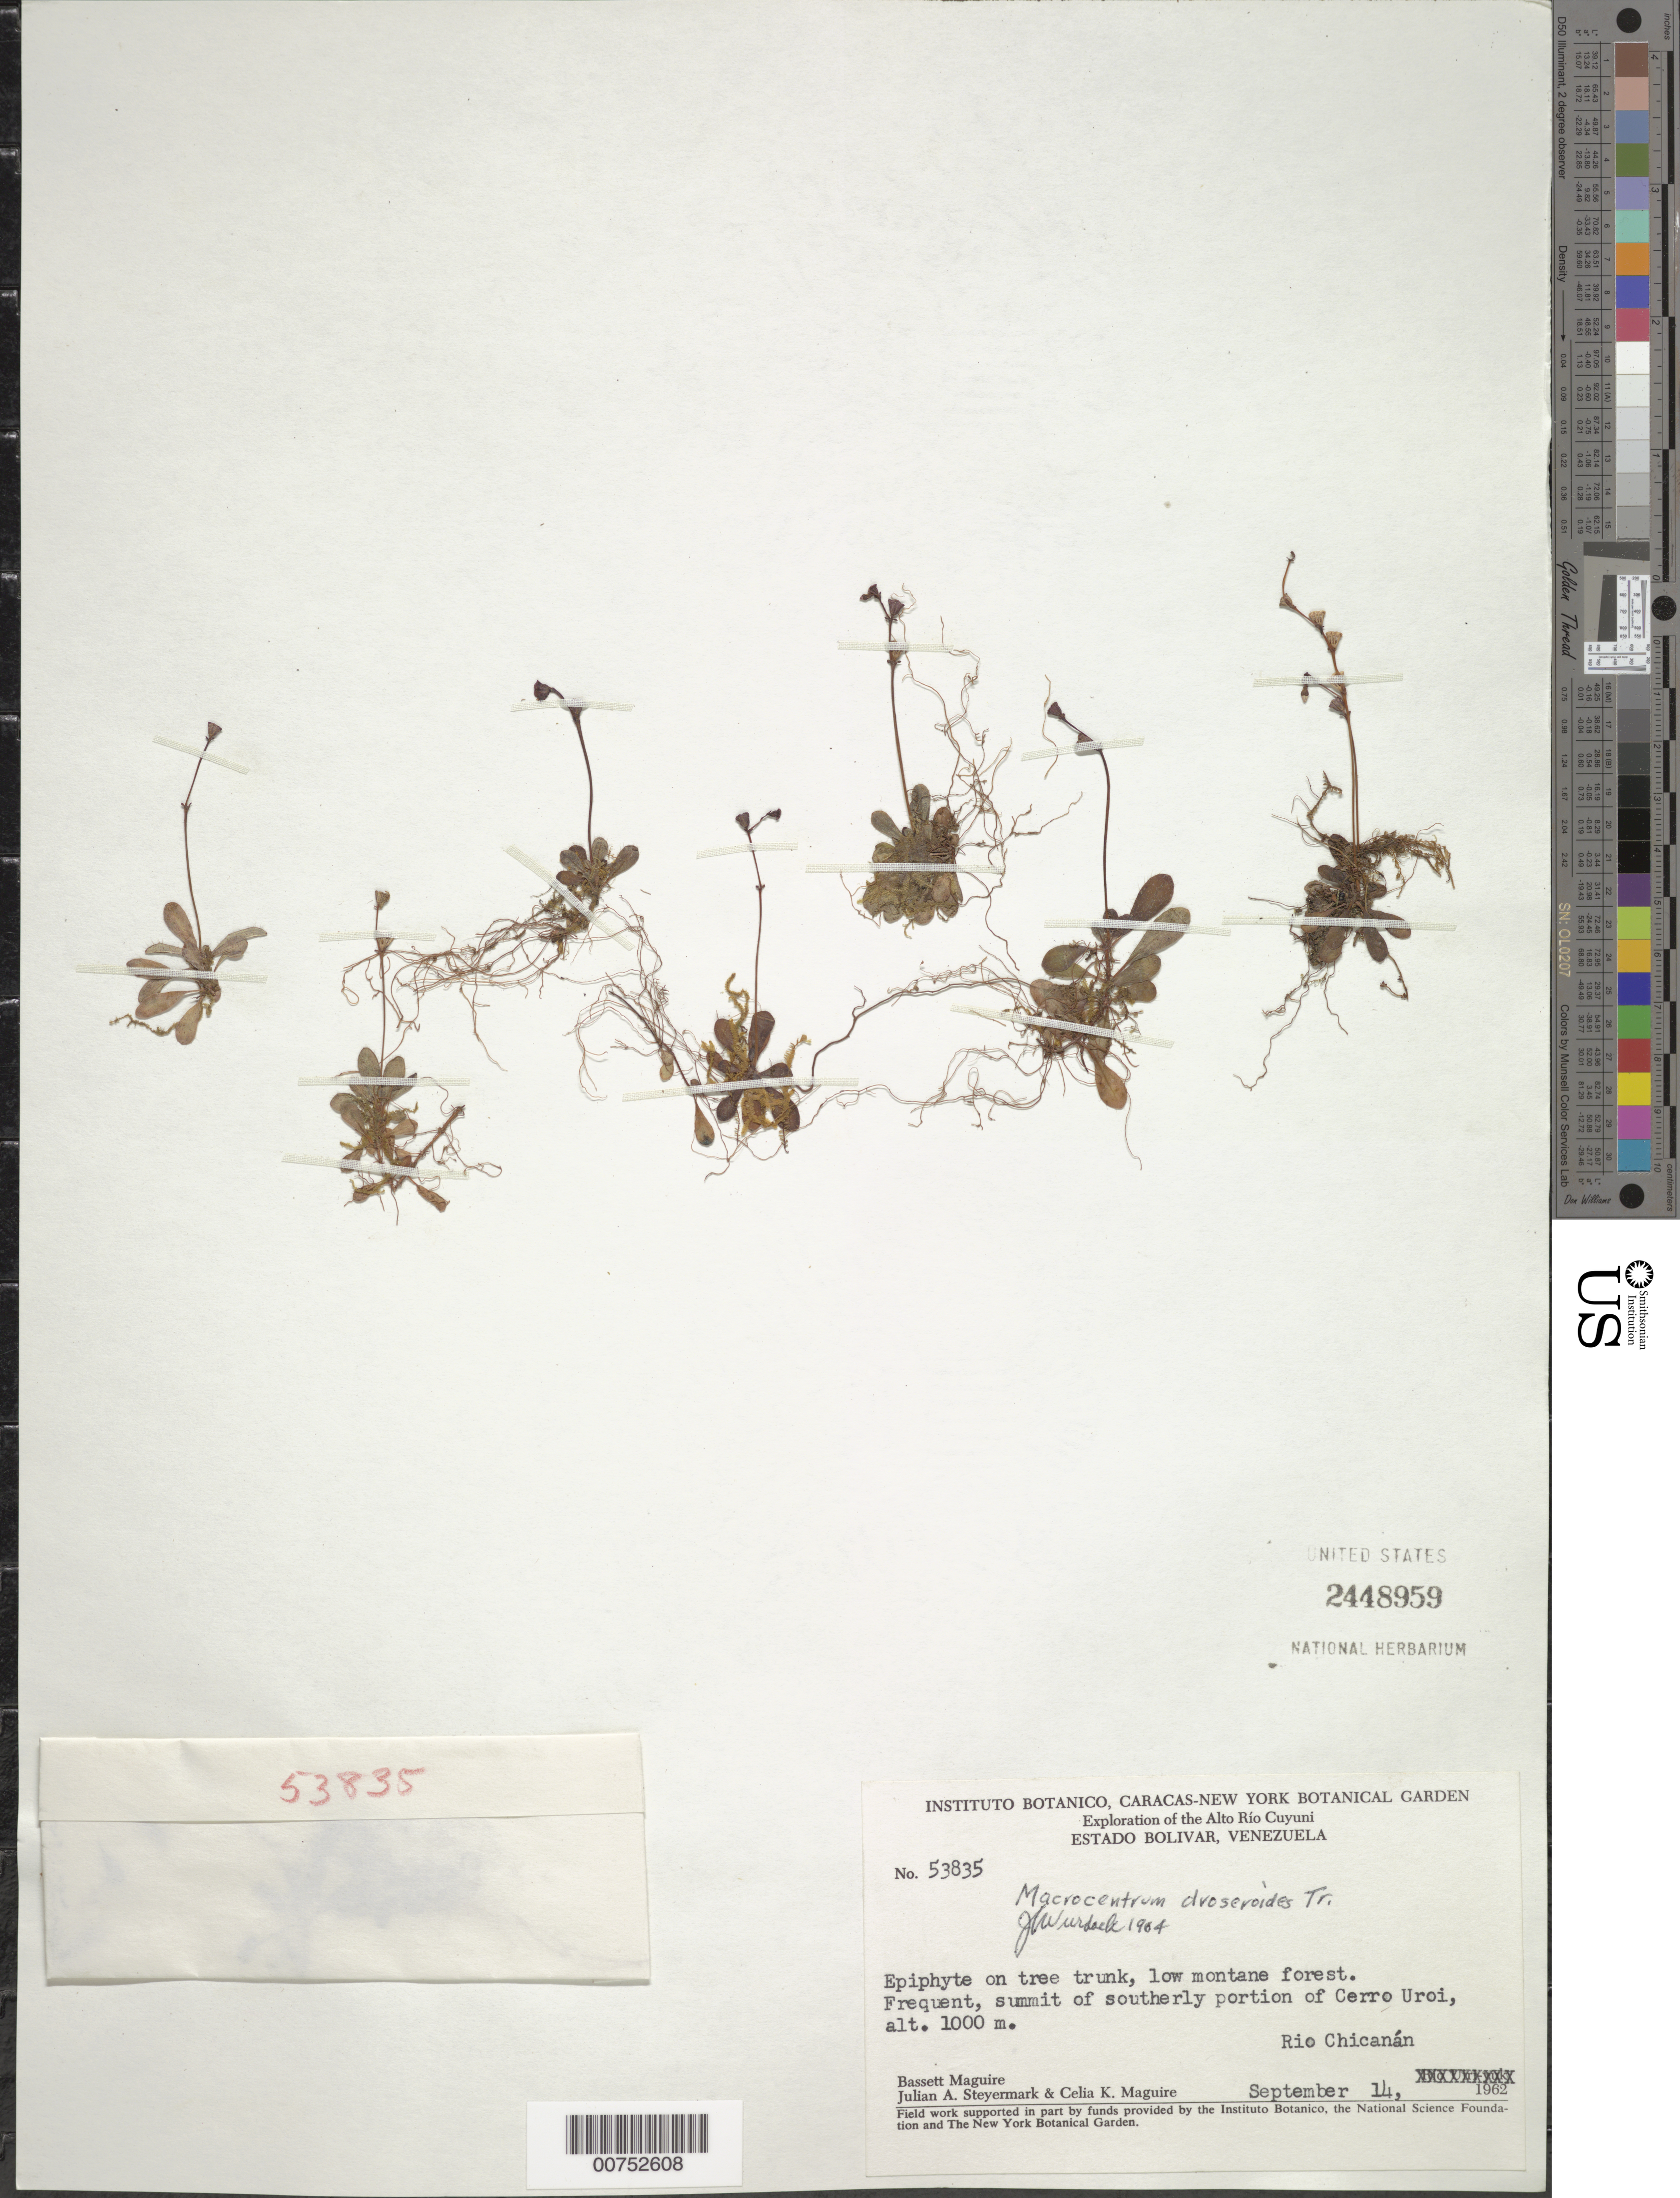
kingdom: Plantae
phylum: Tracheophyta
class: Magnoliopsida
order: Myrtales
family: Melastomataceae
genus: Macrocentrum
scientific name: Macrocentrum droseroides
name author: Triana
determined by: Wurdack, John J., (US), US (UNITED STATES)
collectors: B. Maguire, J. Steyermark & C. K. Maguire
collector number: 53835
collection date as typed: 14-Sep-62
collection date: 1962-09-14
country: Venezuela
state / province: Bolívar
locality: Alto Río Cuyuni, Cerro Uroi, Río Uroi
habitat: Low montane forest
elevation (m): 1000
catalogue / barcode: US 2448959